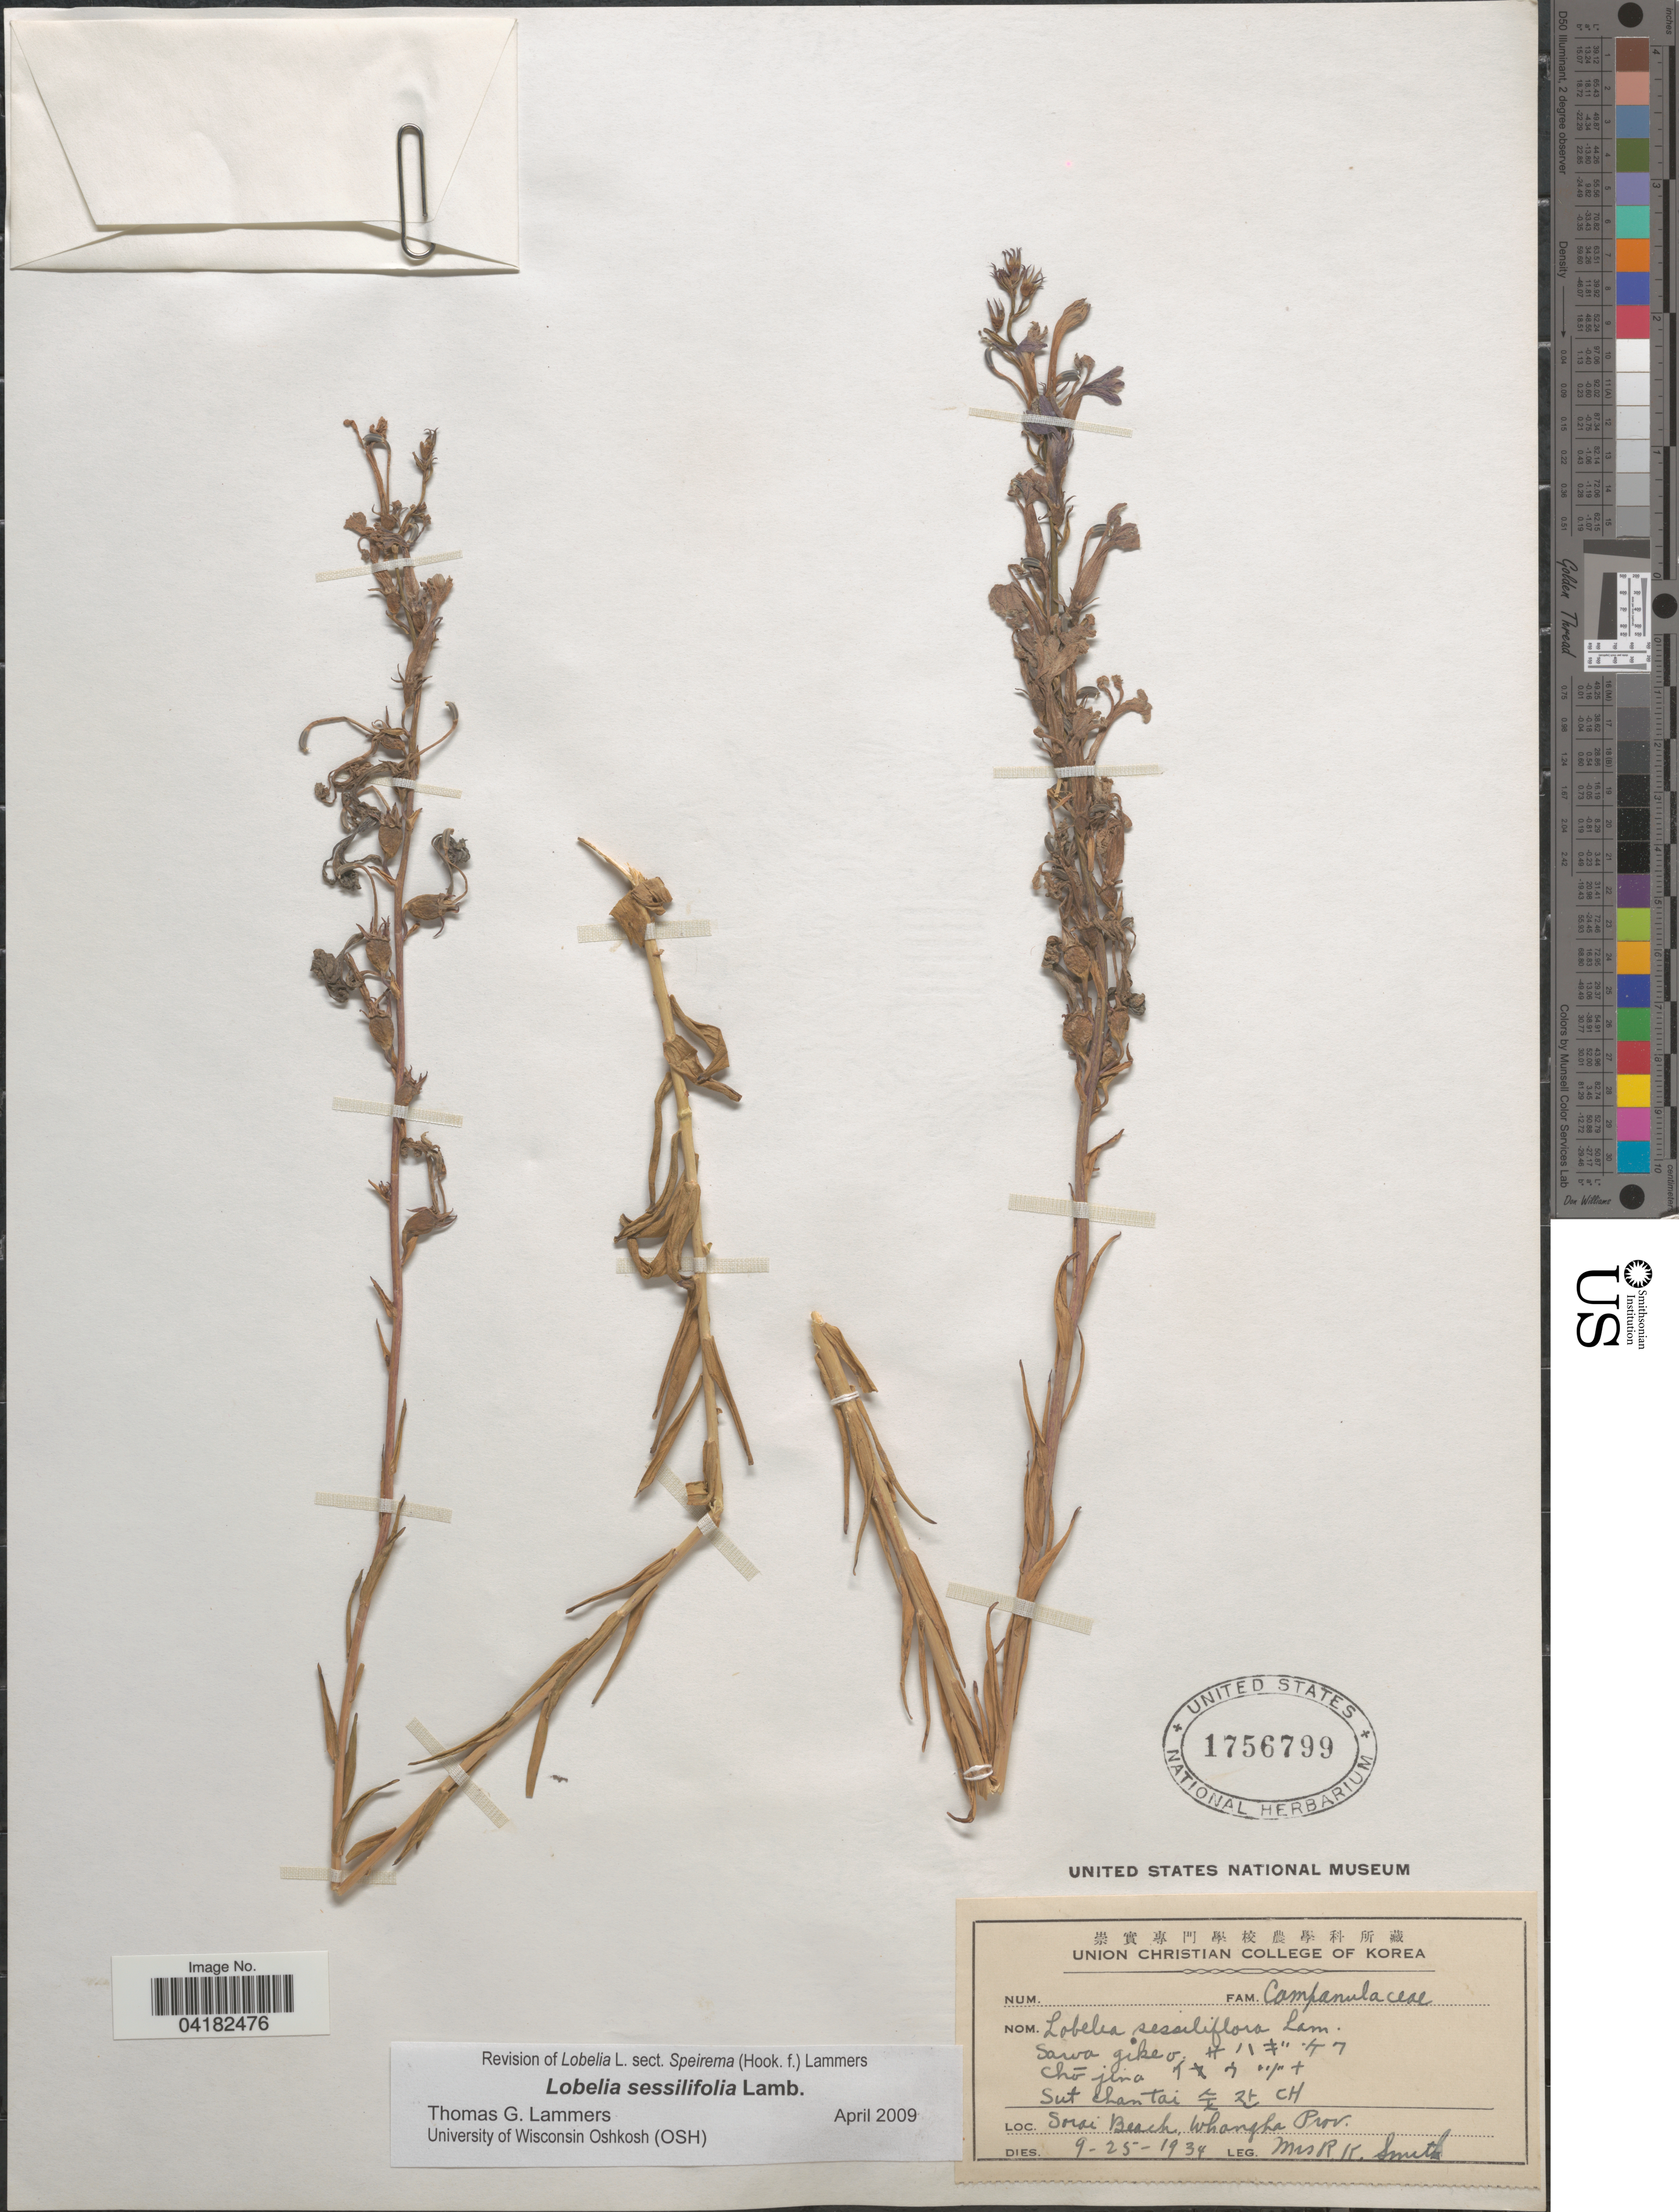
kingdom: Plantae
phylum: Tracheophyta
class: Magnoliopsida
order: Asterales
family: Campanulaceae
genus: Lobelia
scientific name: Lobelia sessilifolia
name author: Lamb.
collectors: Mrs. R. K. Smith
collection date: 1934-09-25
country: North Korea / South Korea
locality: Sorai Beach, Whangha Prov.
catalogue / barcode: US 1756799